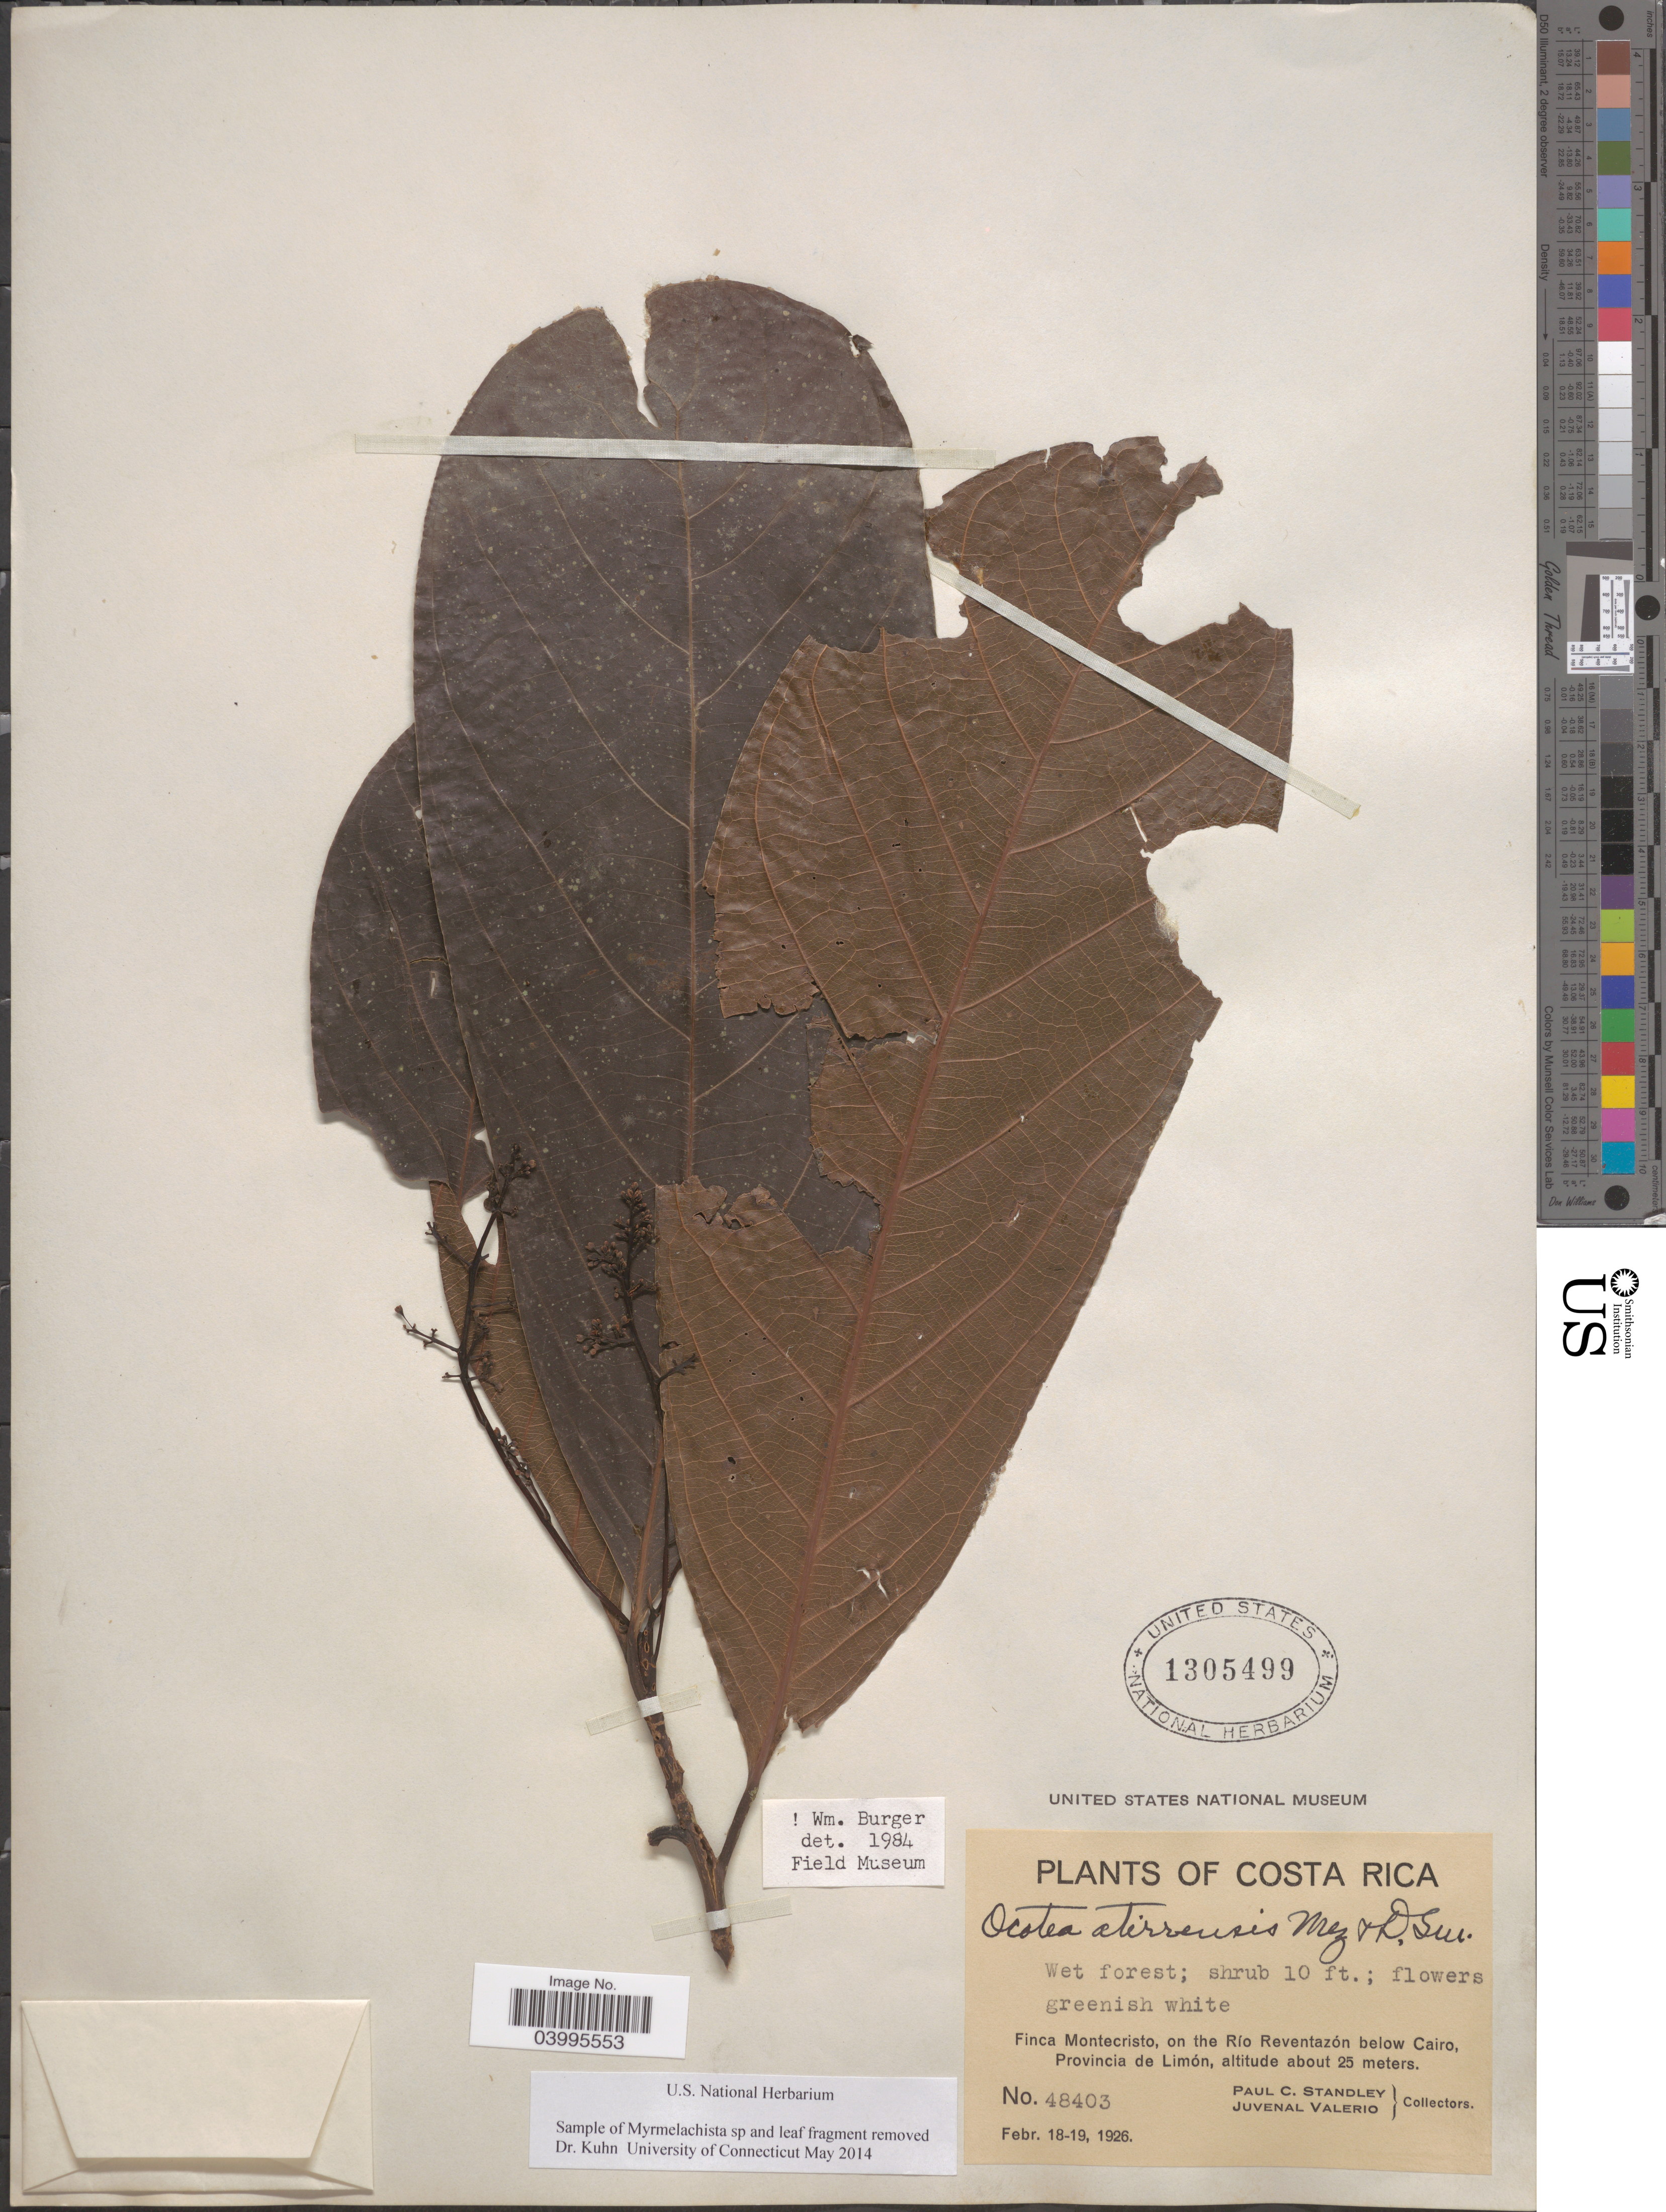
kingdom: Plantae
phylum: Tracheophyta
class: Magnoliopsida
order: Laurales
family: Lauraceae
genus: Ocotea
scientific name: Ocotea atirrensis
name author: Mez & Donn. Sm.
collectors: P. C. Standley & J. Valerio R.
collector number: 48403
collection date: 1926-02-18/1926-02-19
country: Costa Rica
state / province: Limón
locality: Finca Montecristo, on the Río Reventazón below Cairo.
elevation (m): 25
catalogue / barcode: US 1305499